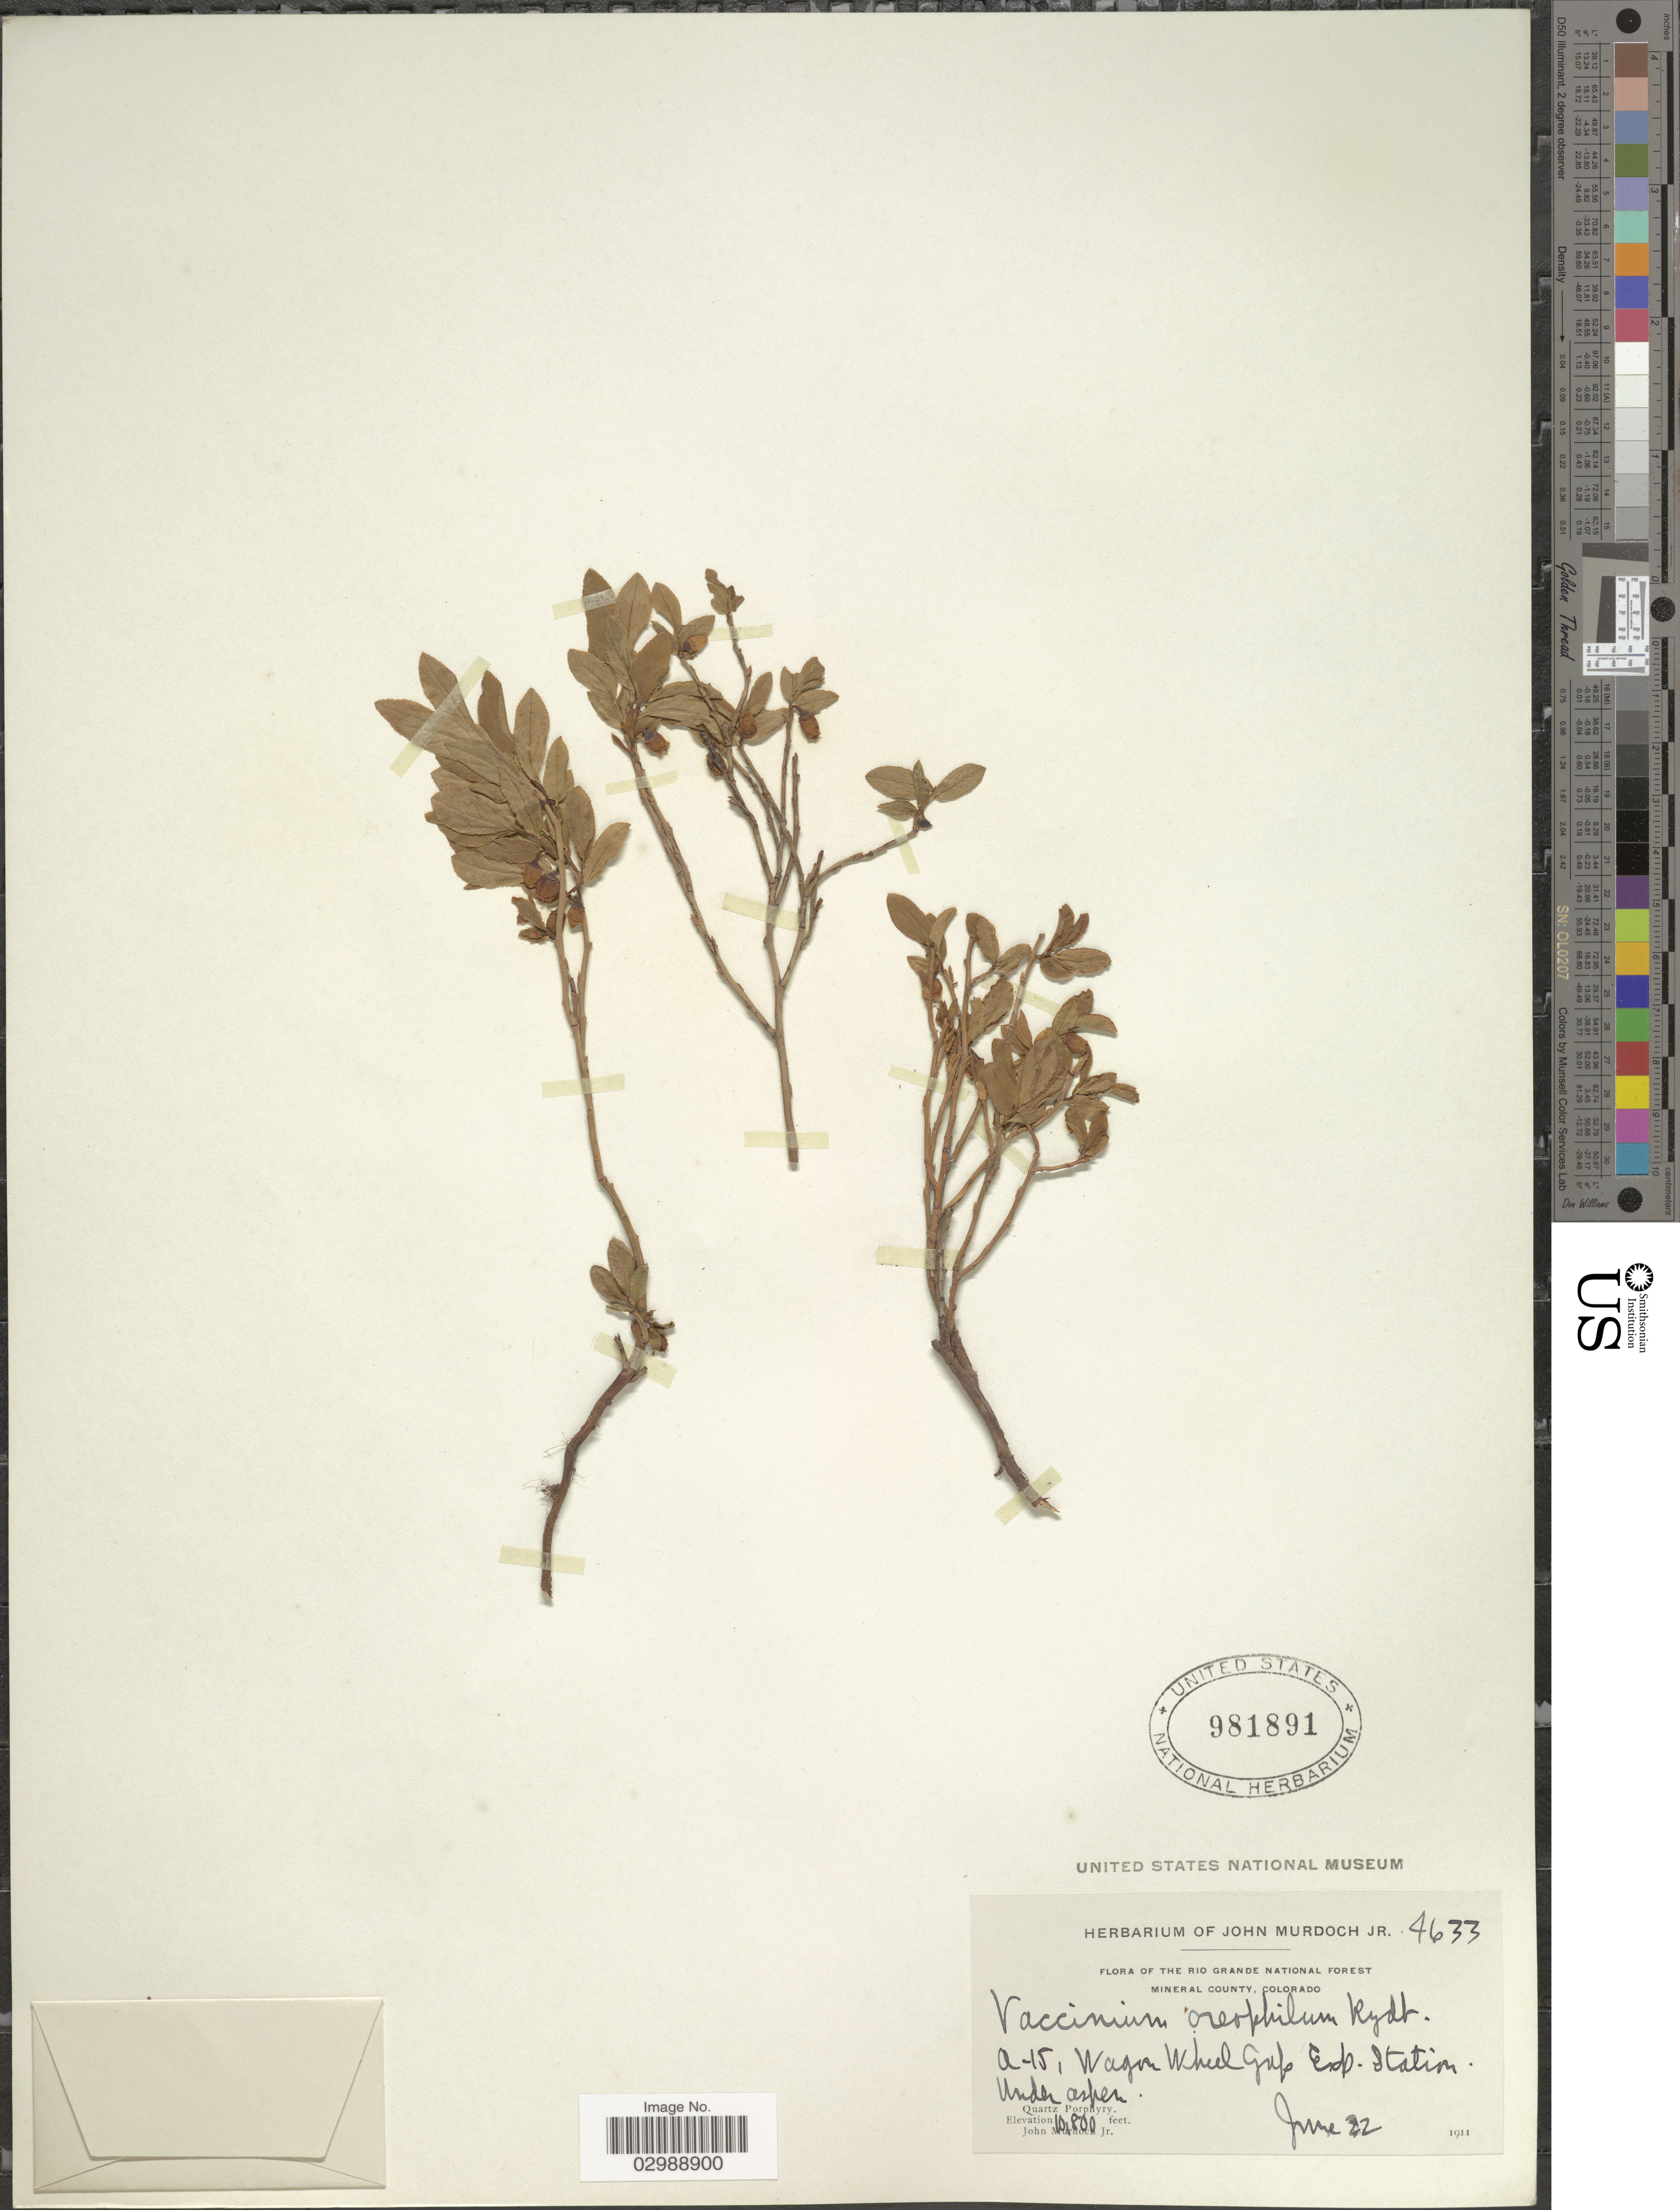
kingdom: Plantae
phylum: Tracheophyta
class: Magnoliopsida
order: Ericales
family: Ericaceae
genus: Vaccinium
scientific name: Vaccinium oreophilum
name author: Rydb.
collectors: J. Murdoch Jr.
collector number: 4633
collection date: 1911-06-22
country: United States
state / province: Colorado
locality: Rio Grande National Forest. Mineral County. A-15, Wagon Wheel Gap Exp. Station.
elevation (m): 3292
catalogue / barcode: US 981891